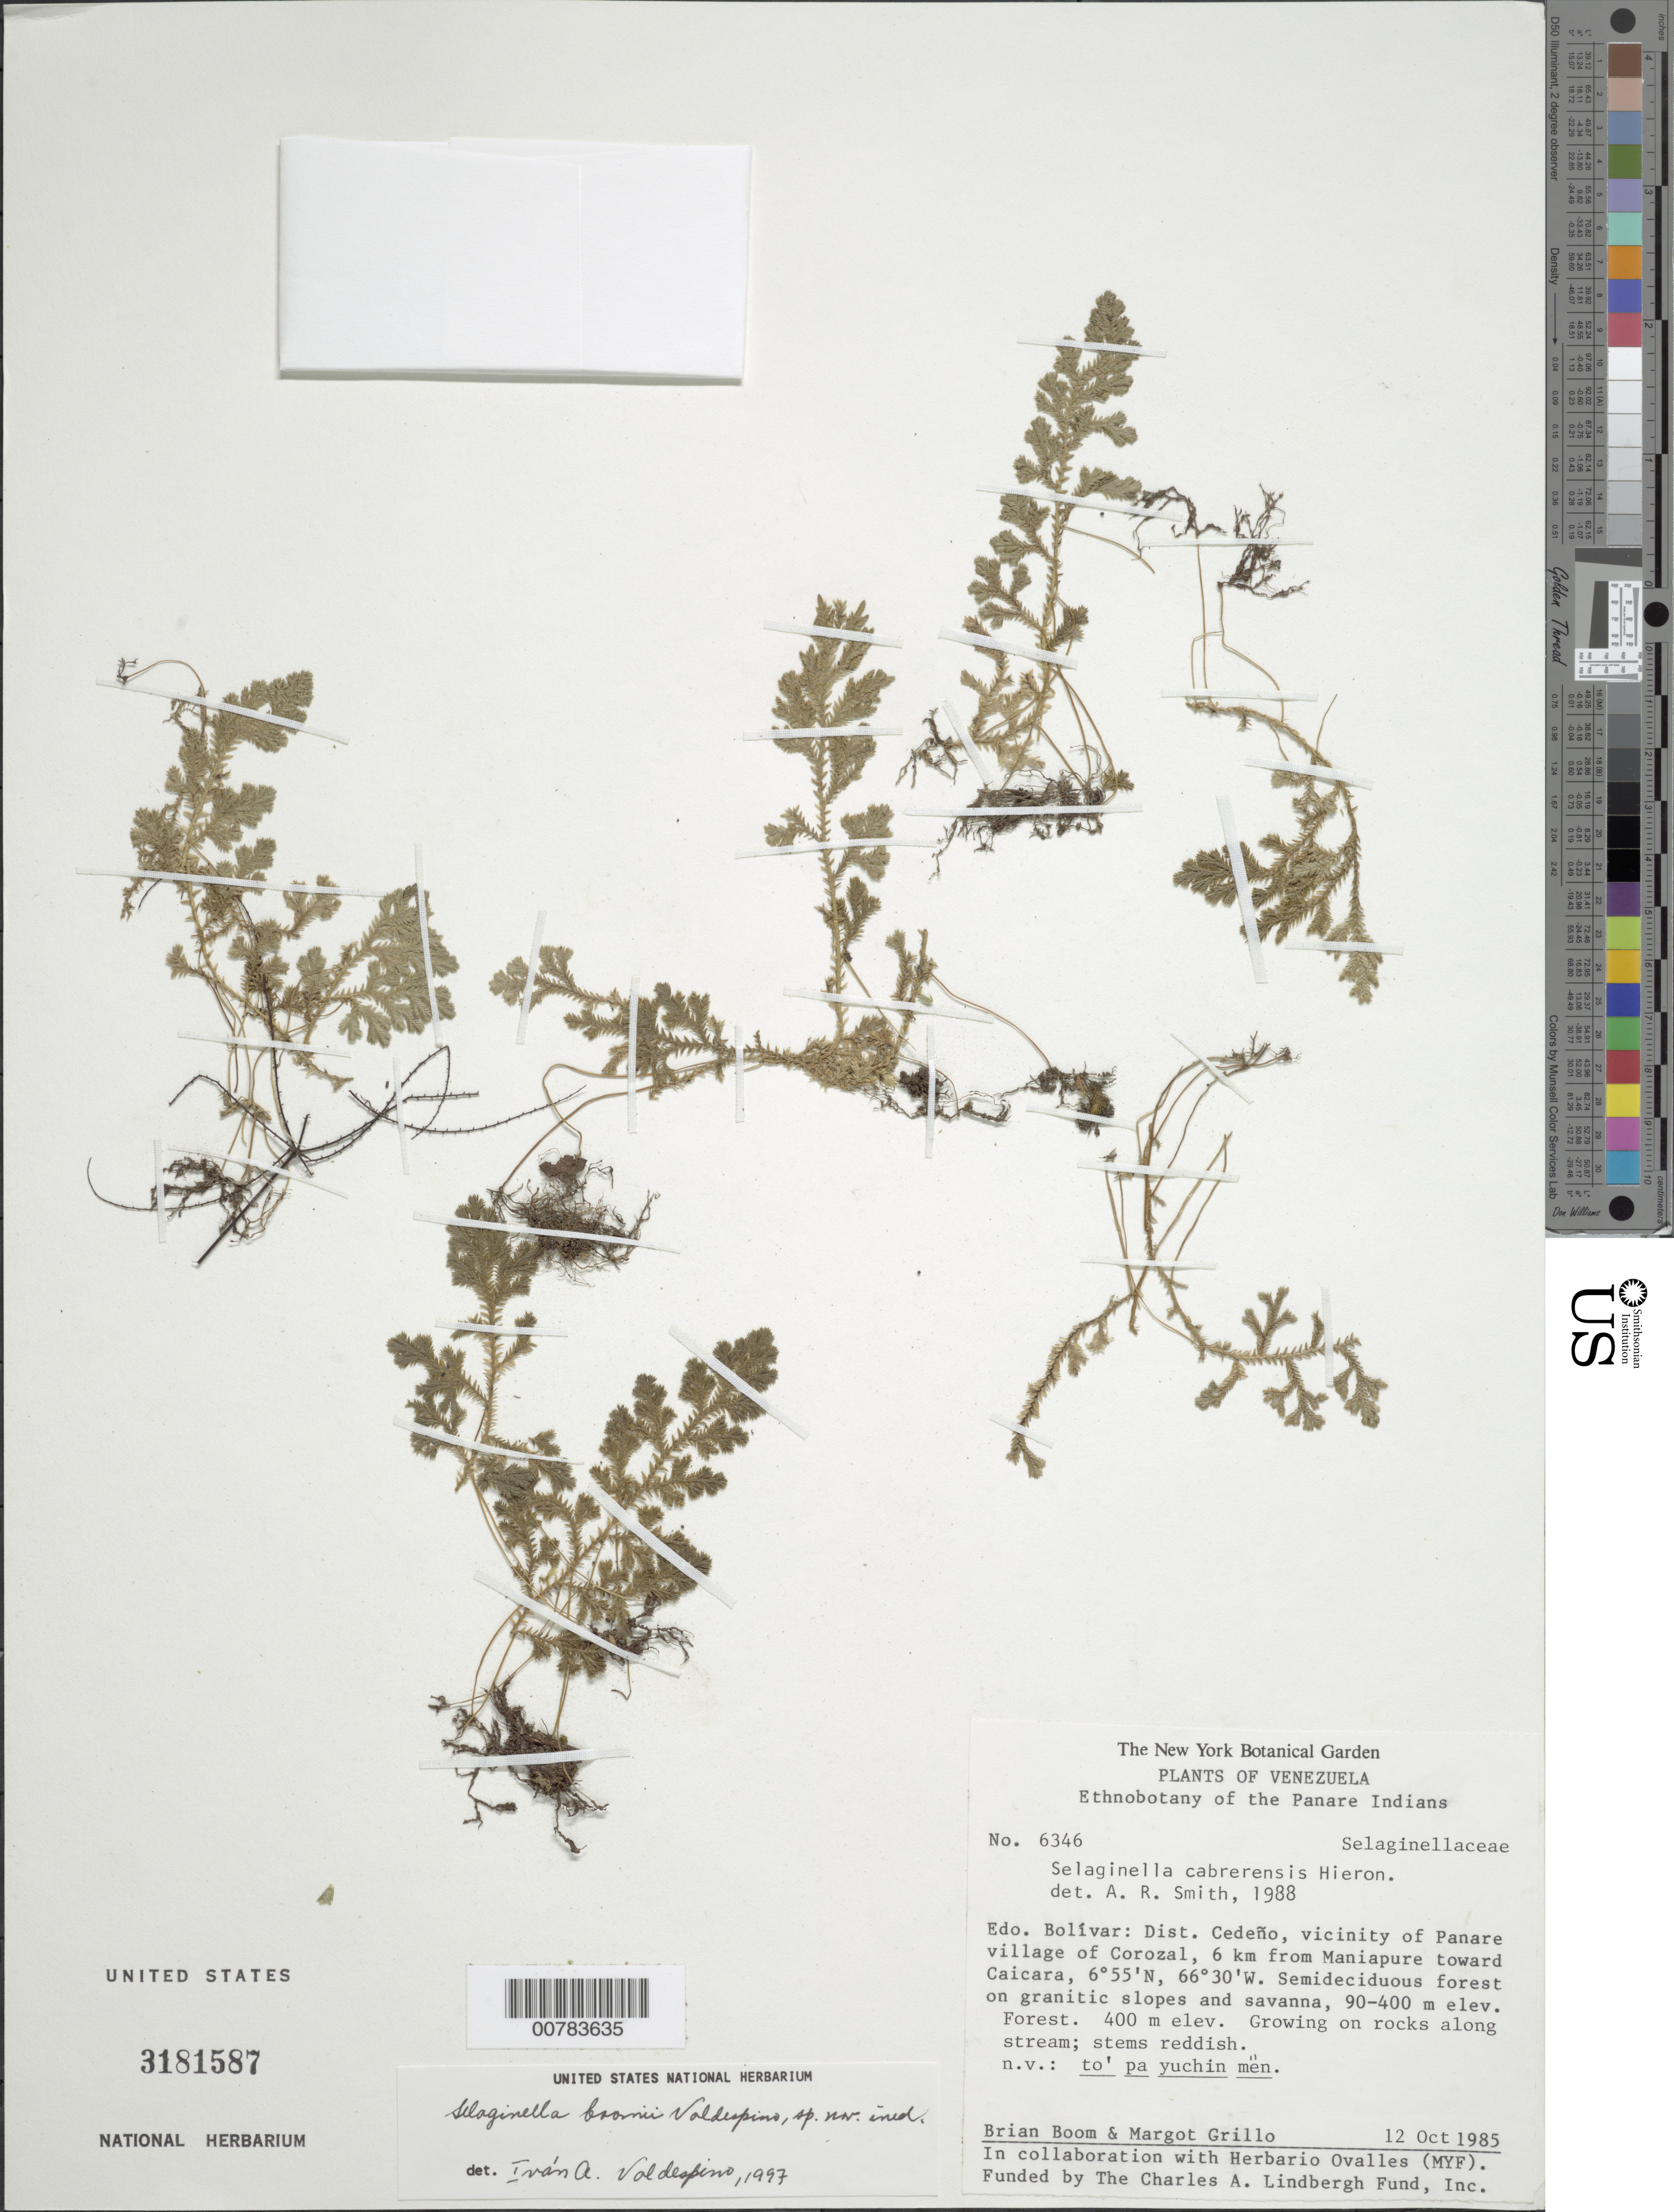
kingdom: Plantae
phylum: Tracheophyta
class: Lycopodiopsida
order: Selaginellales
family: Selaginellaceae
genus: Selaginella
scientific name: Selaginella boomii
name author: Valdespino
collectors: B. M. Boom & M. Grillo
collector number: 6346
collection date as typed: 12-Oct-85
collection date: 1985-10-12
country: Venezuela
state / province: Bolívar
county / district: Cedeño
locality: Panare village of Corozal, vic., 6 km from Maniapure toward Caicara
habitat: Semideciduous forest on granitic slopes and savanna, growing on rocks along stream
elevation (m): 400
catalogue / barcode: US 3181587